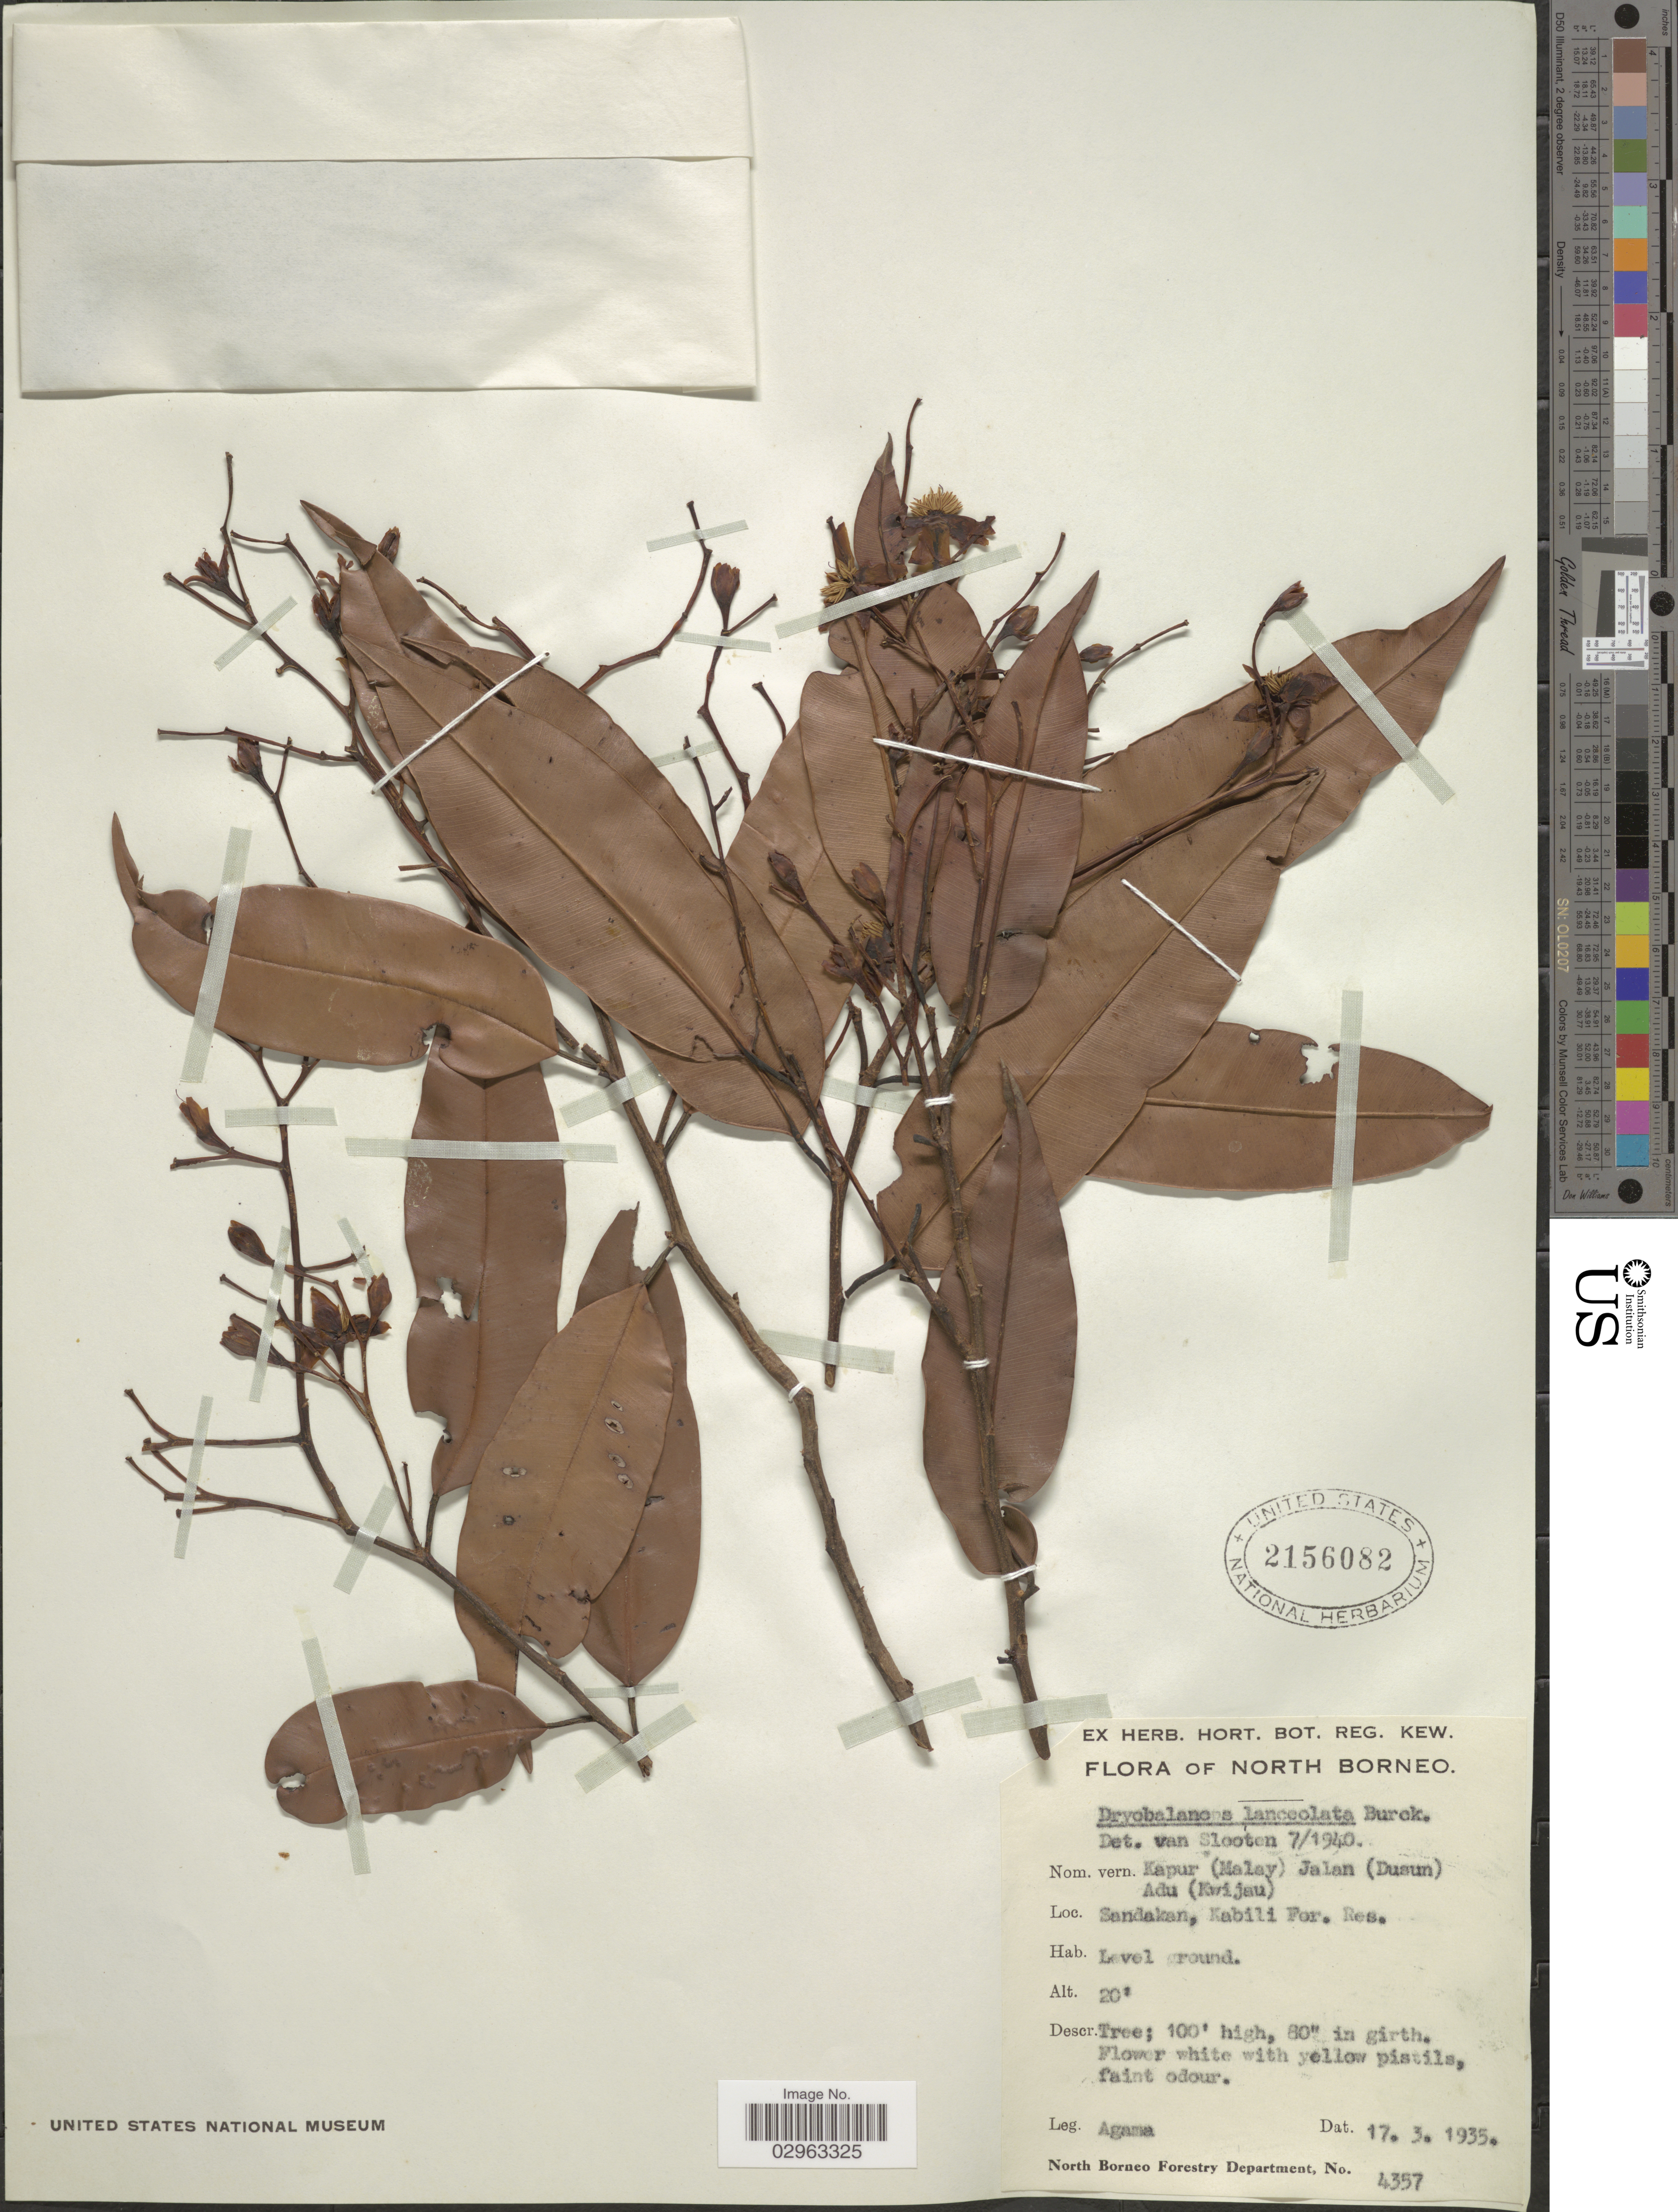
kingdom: Plantae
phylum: Tracheophyta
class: Magnoliopsida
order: Malvales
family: Dipterocarpaceae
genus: Dryobalanops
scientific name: Dryobalanops lanceolata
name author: Burck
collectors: Agama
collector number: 4357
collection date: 1935-03-17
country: Malaysia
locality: North Borneo, Sandakan, Kabili For. Res.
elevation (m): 6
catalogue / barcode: US 2156082